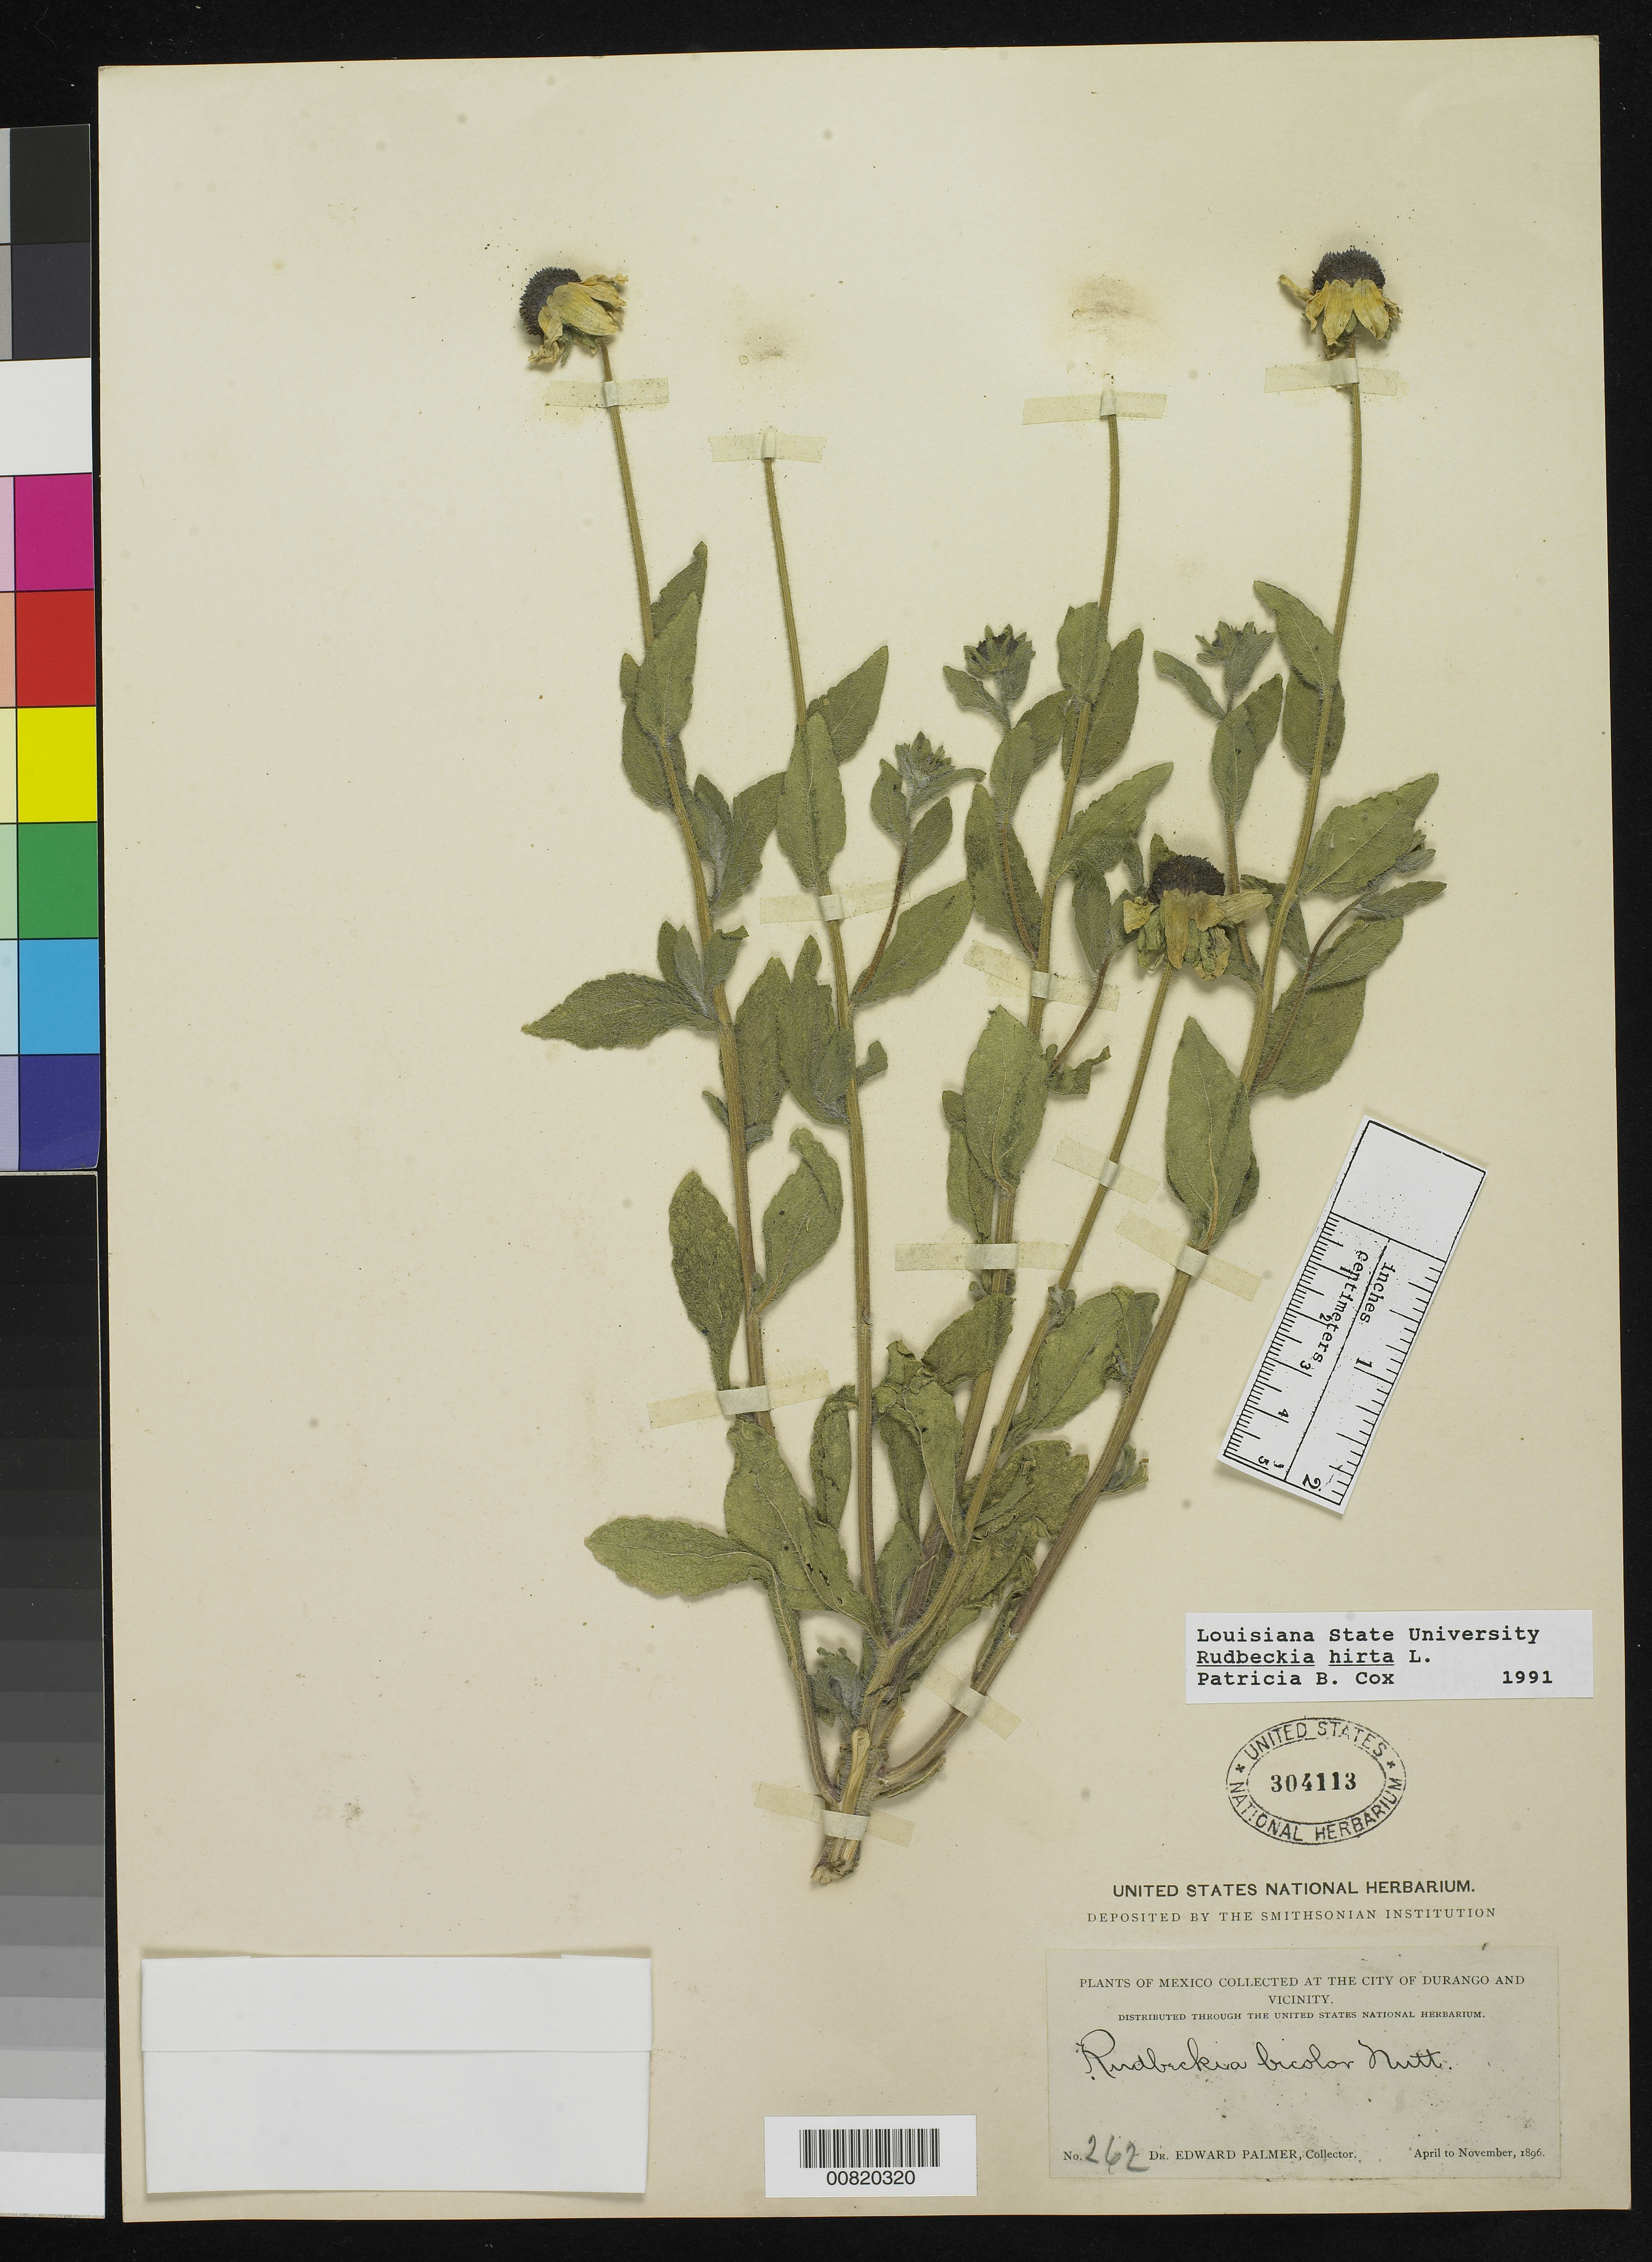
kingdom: Plantae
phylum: Tracheophyta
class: Magnoliopsida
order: Asterales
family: Asteraceae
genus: Rudbeckia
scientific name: Rudbeckia hirta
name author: L.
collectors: E. Palmer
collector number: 262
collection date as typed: Apr 1896 to -- Nov 1896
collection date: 1896-04/1896-11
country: Mexico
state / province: Durango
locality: City of Durango and vicinity.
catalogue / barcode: US 304113